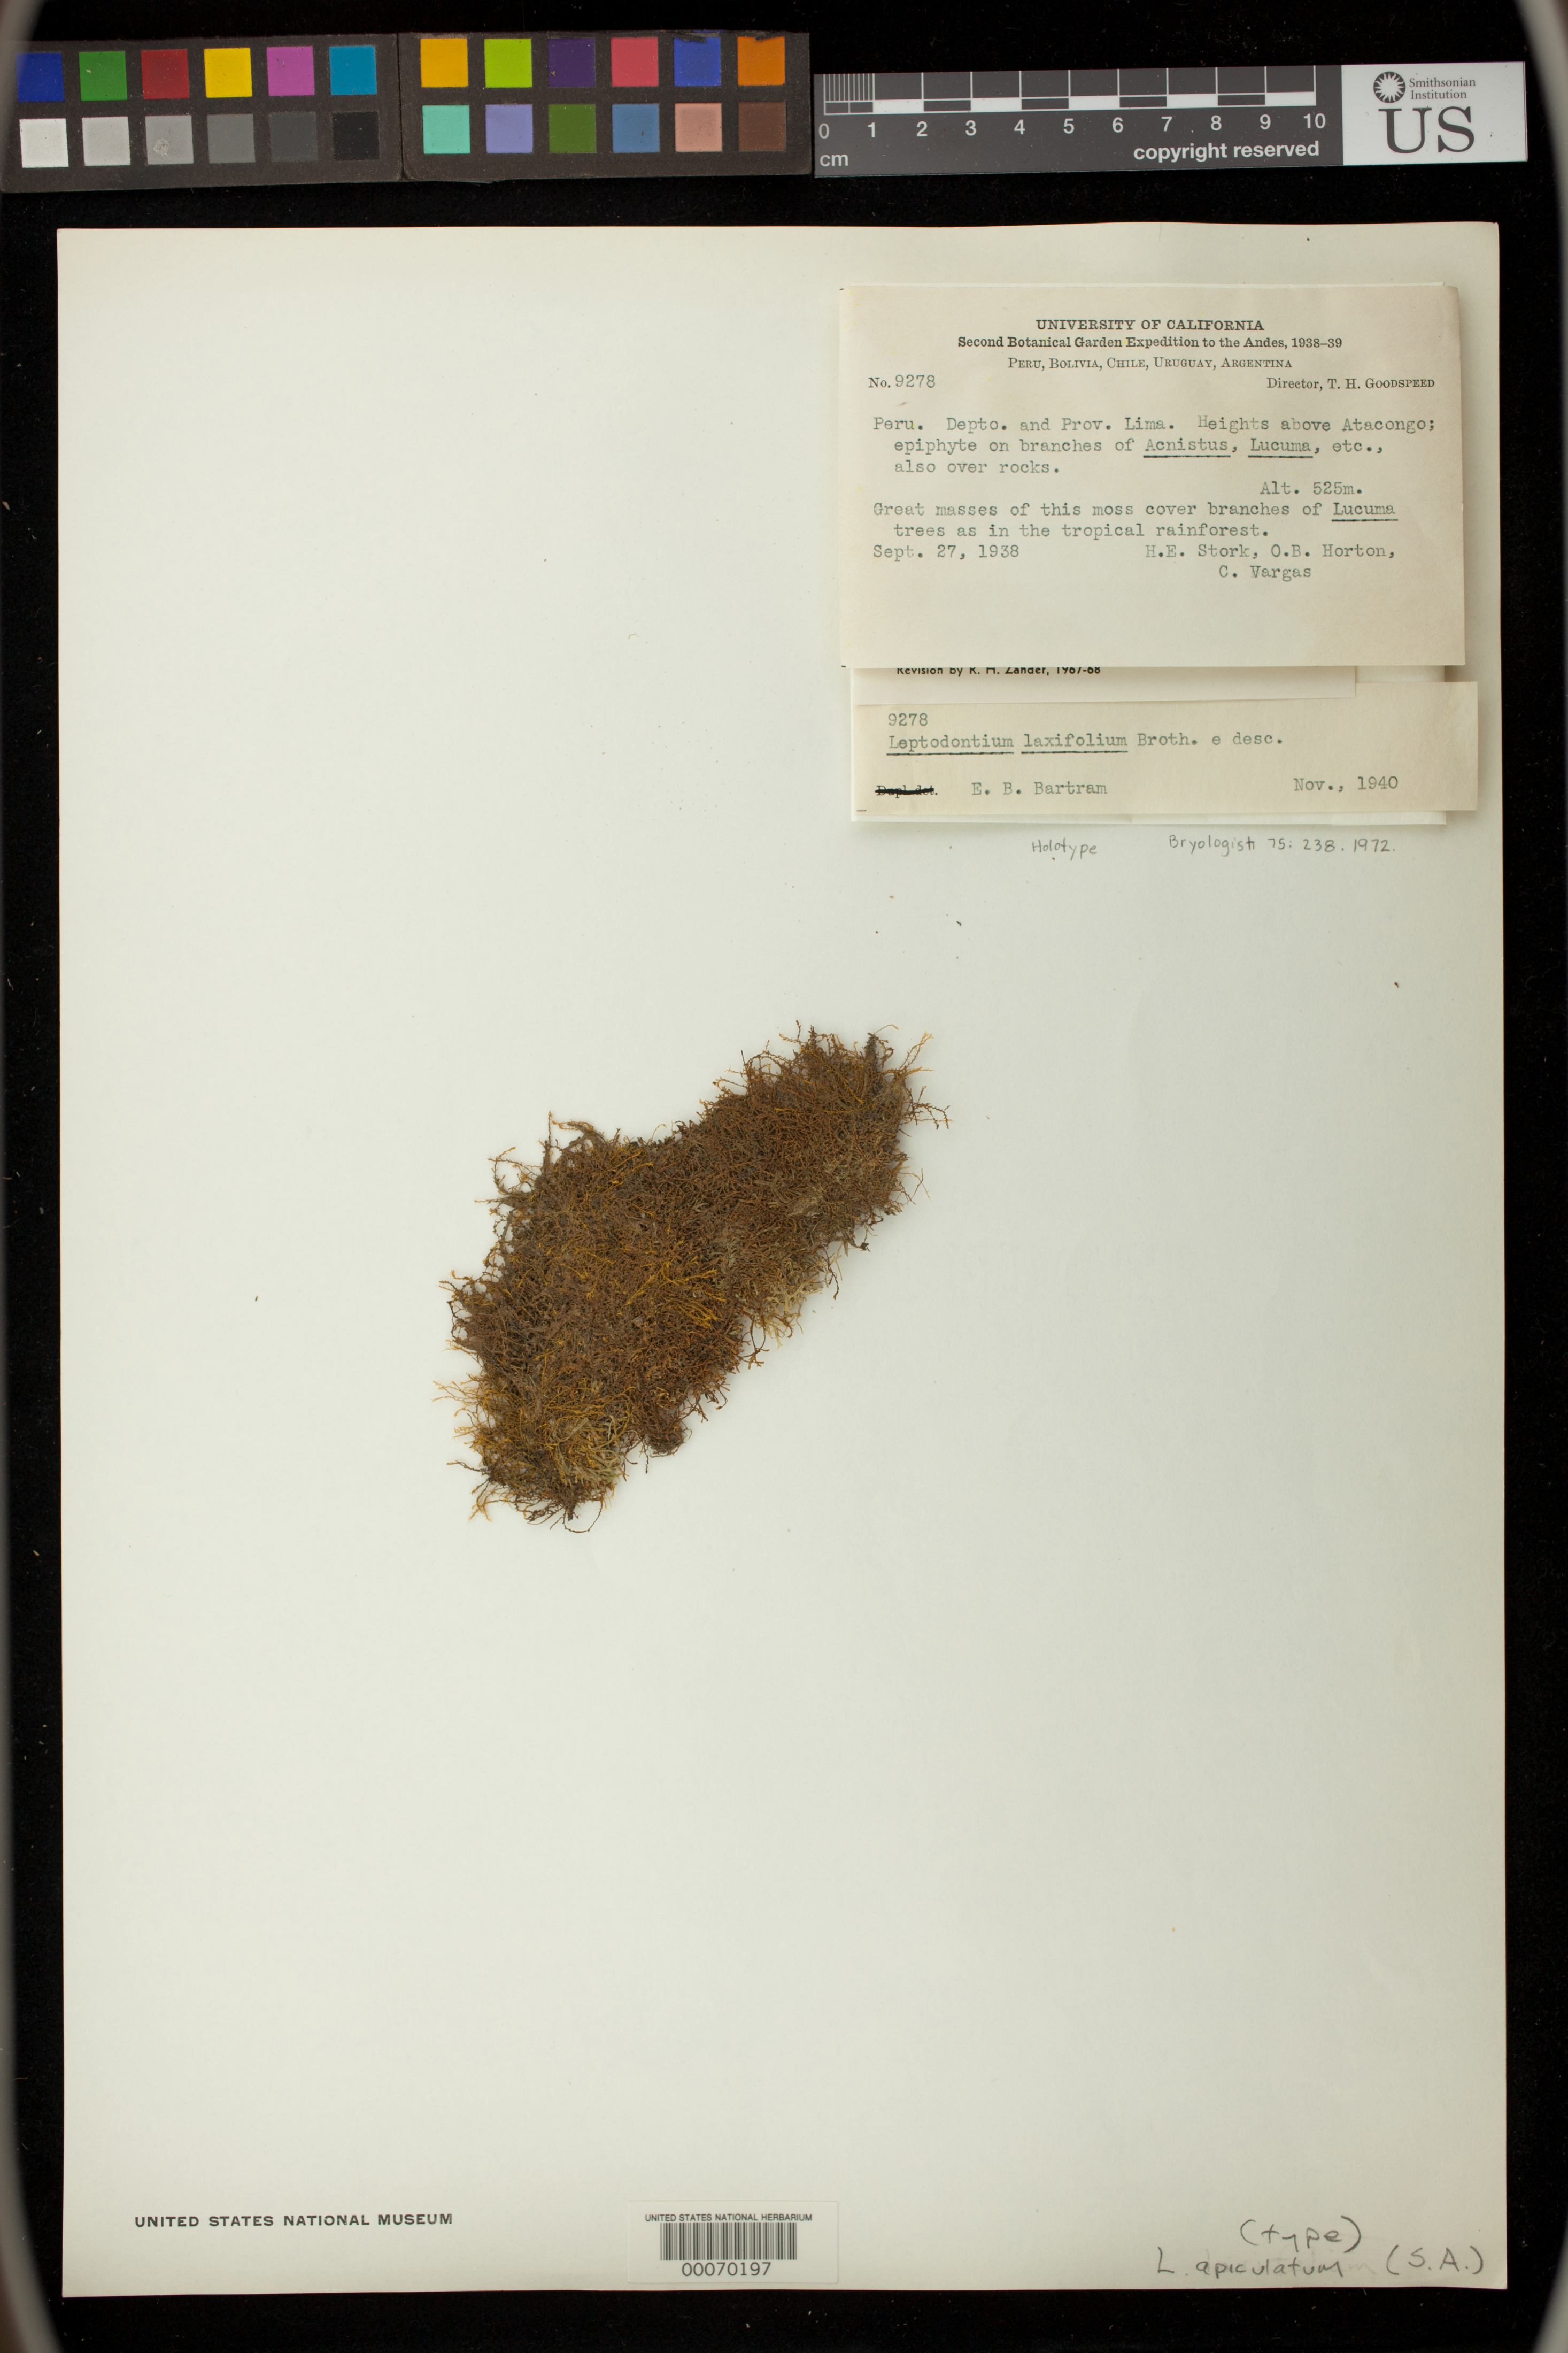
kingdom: Plantae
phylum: Bryophyta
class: Bryopsida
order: Pottiales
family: Pottiaceae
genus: Leptodontium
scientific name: Leptodontium apiculatum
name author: R.H. Zander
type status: Holotype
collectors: H. E. Stork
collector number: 9278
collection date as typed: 27 Sep 1938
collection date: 1938-09-27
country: Peru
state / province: Lima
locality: Heights above Atacongo.